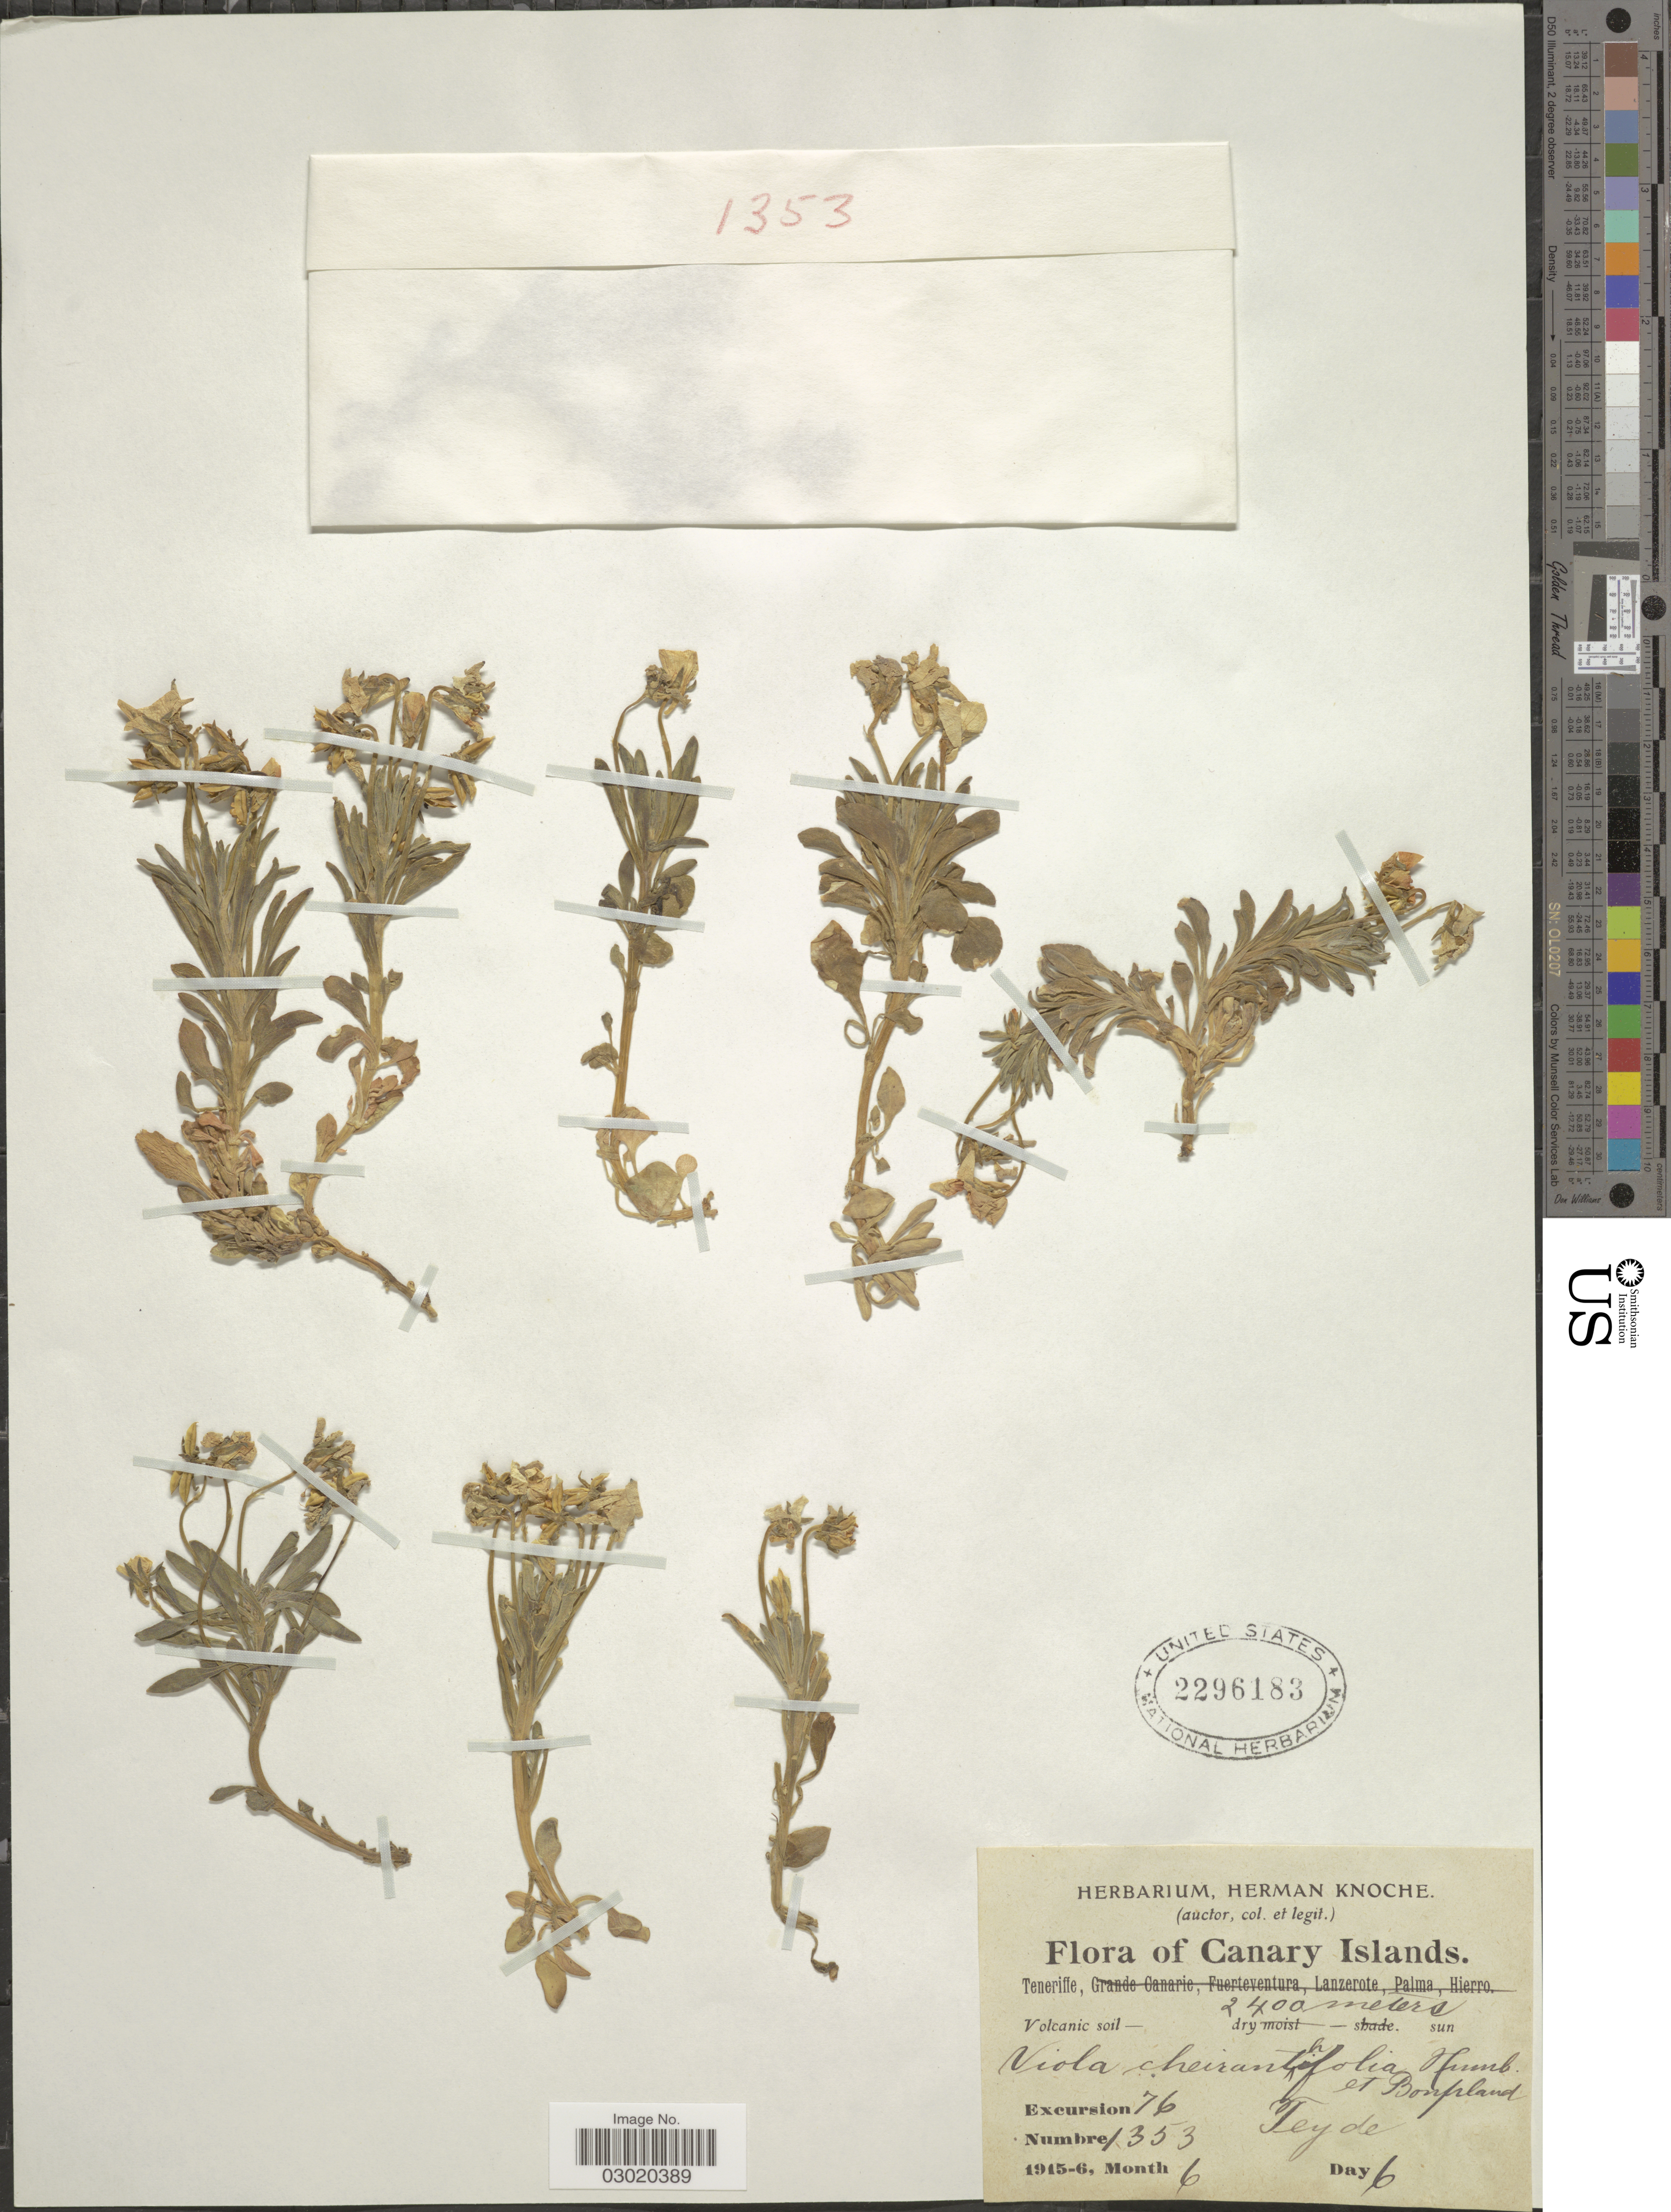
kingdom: Plantae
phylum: Tracheophyta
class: Magnoliopsida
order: Malpighiales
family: Violaceae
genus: Viola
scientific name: Viola cheiranthifolia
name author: Humb. & Bonpl.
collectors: ex herb. Herman Knoche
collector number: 1353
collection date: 1915-06-06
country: Spain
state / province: Canarias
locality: Canary Islands. Teneriffe. Tey de [unsure placement].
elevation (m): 2400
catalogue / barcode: US 2296183